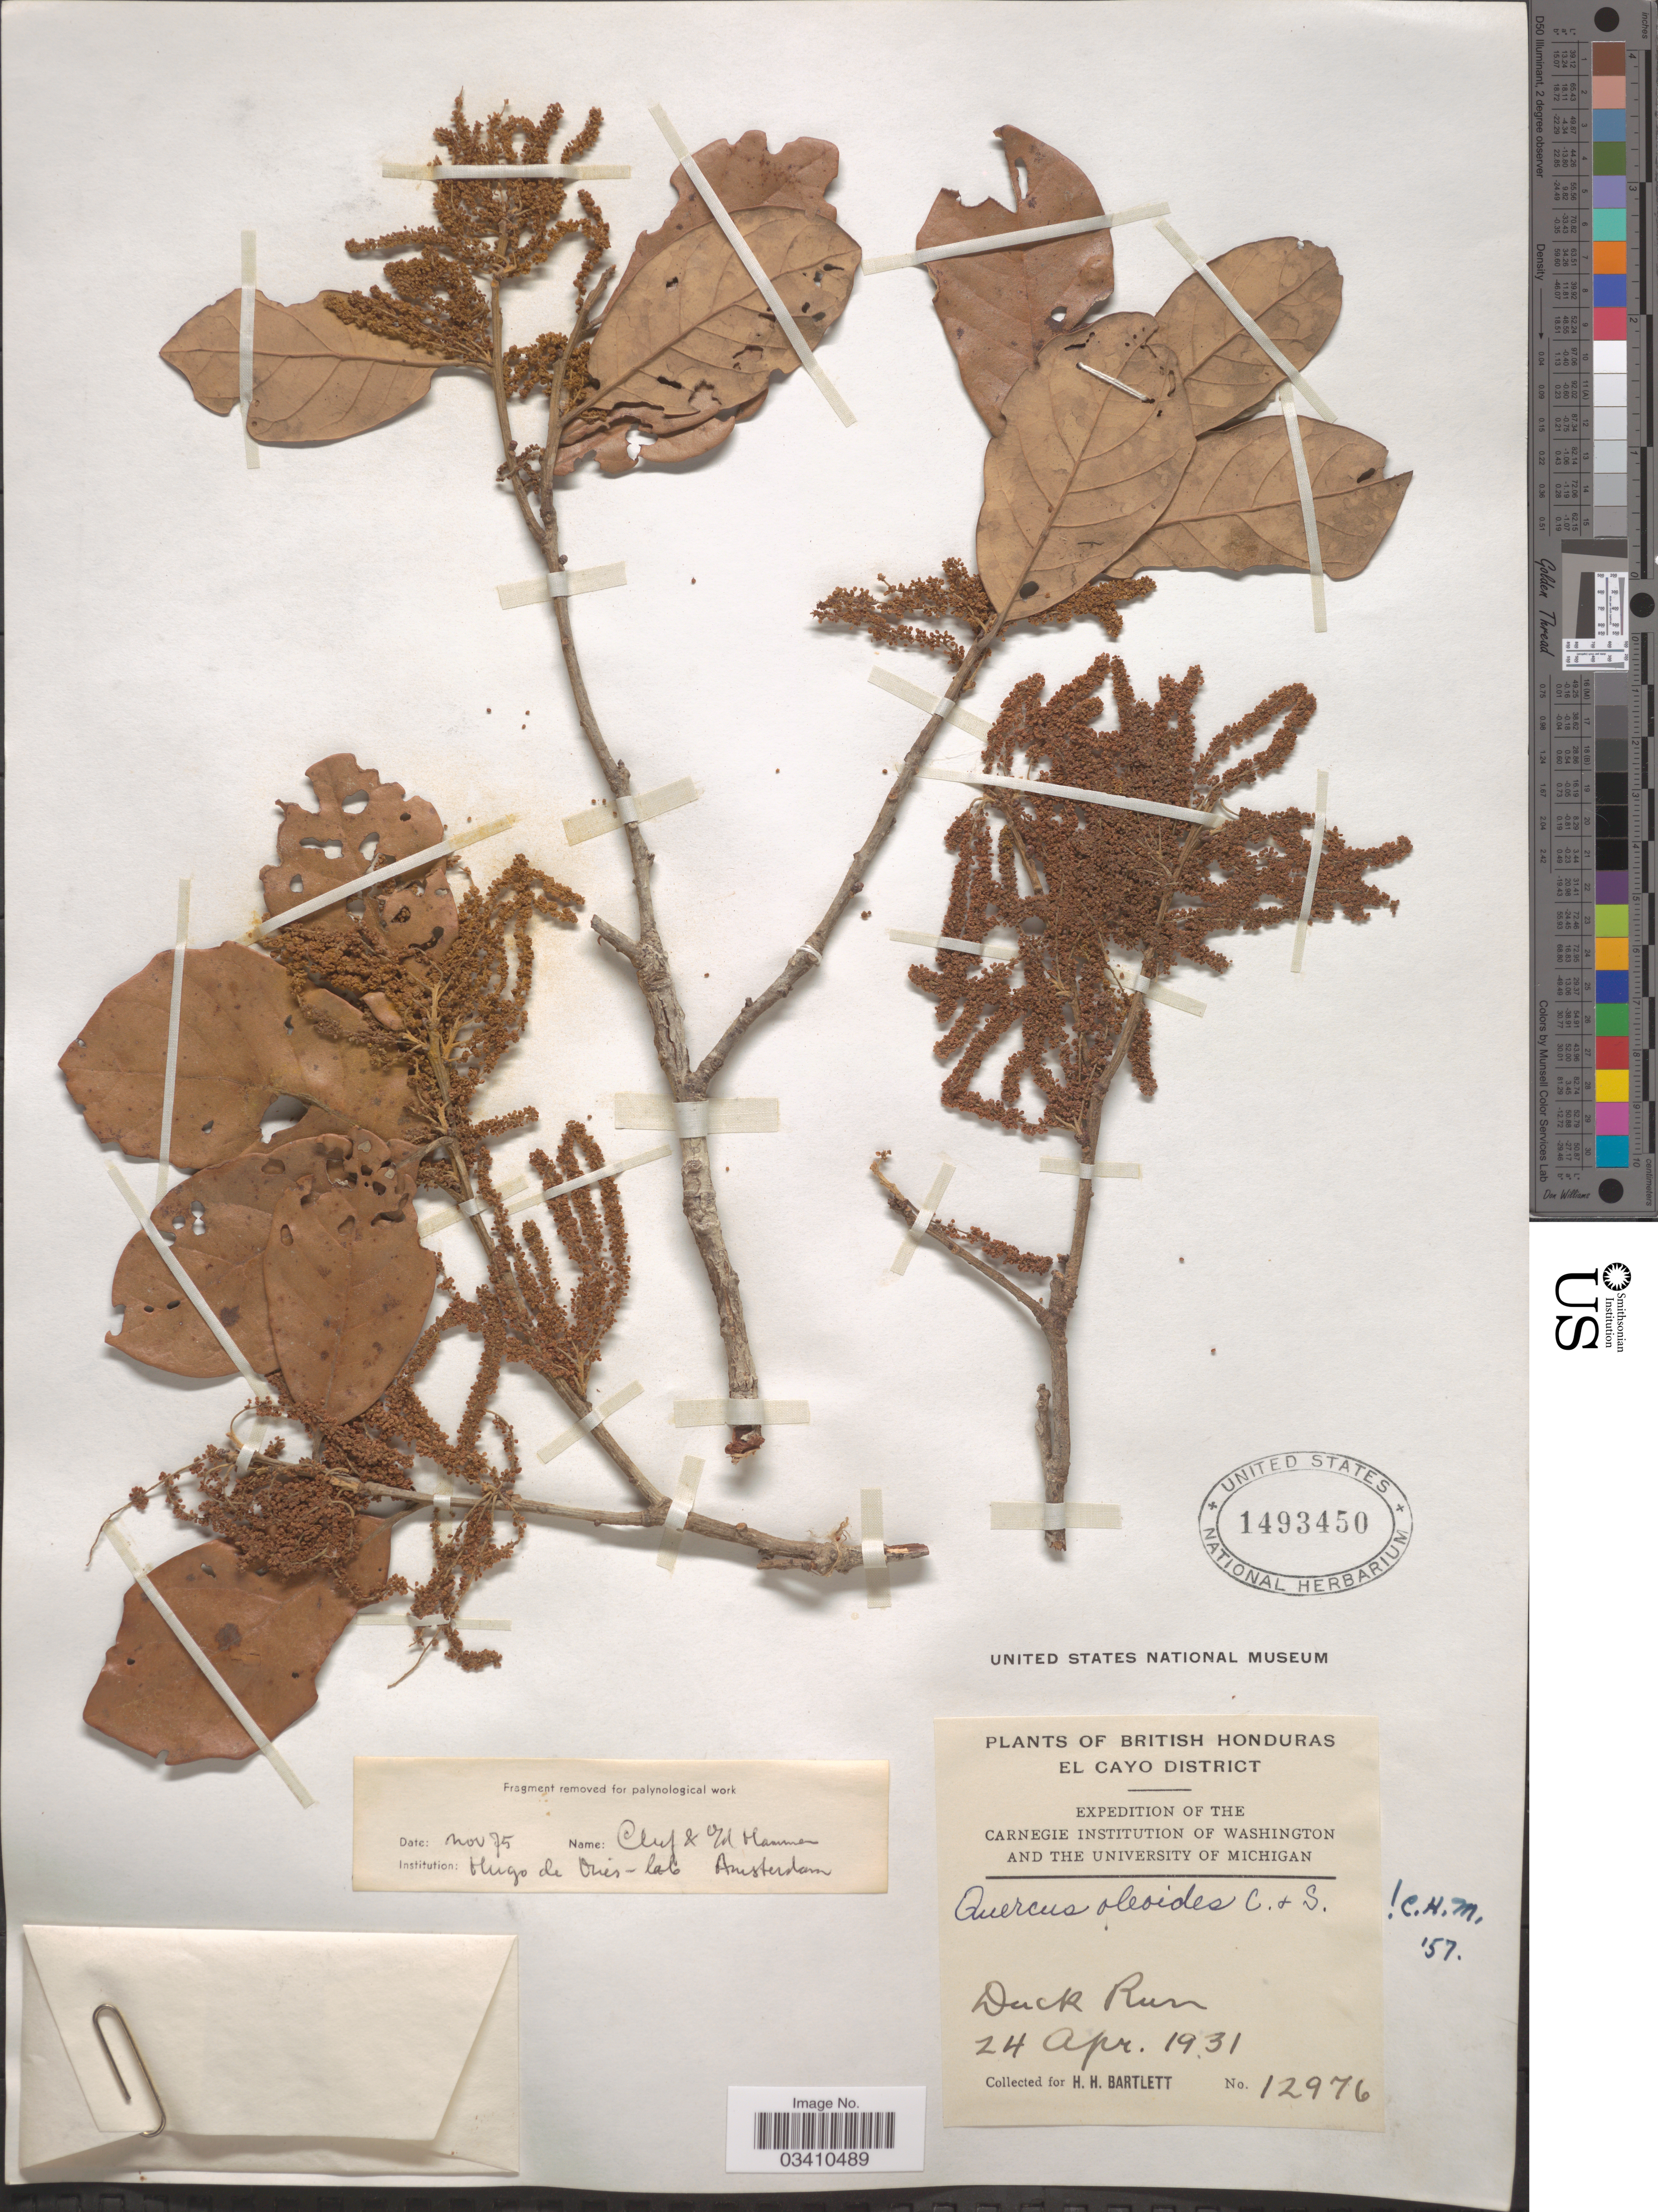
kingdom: Plantae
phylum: Tracheophyta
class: Magnoliopsida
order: Fagales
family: Fagaceae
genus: Quercus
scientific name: Quercus oleoides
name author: Schltdl. & Cham.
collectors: H. H. Bartlett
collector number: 12976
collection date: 1931-04-24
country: Belize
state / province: Cayo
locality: British Honduras. El Cayo District. Duck Run.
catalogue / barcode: US 1493450